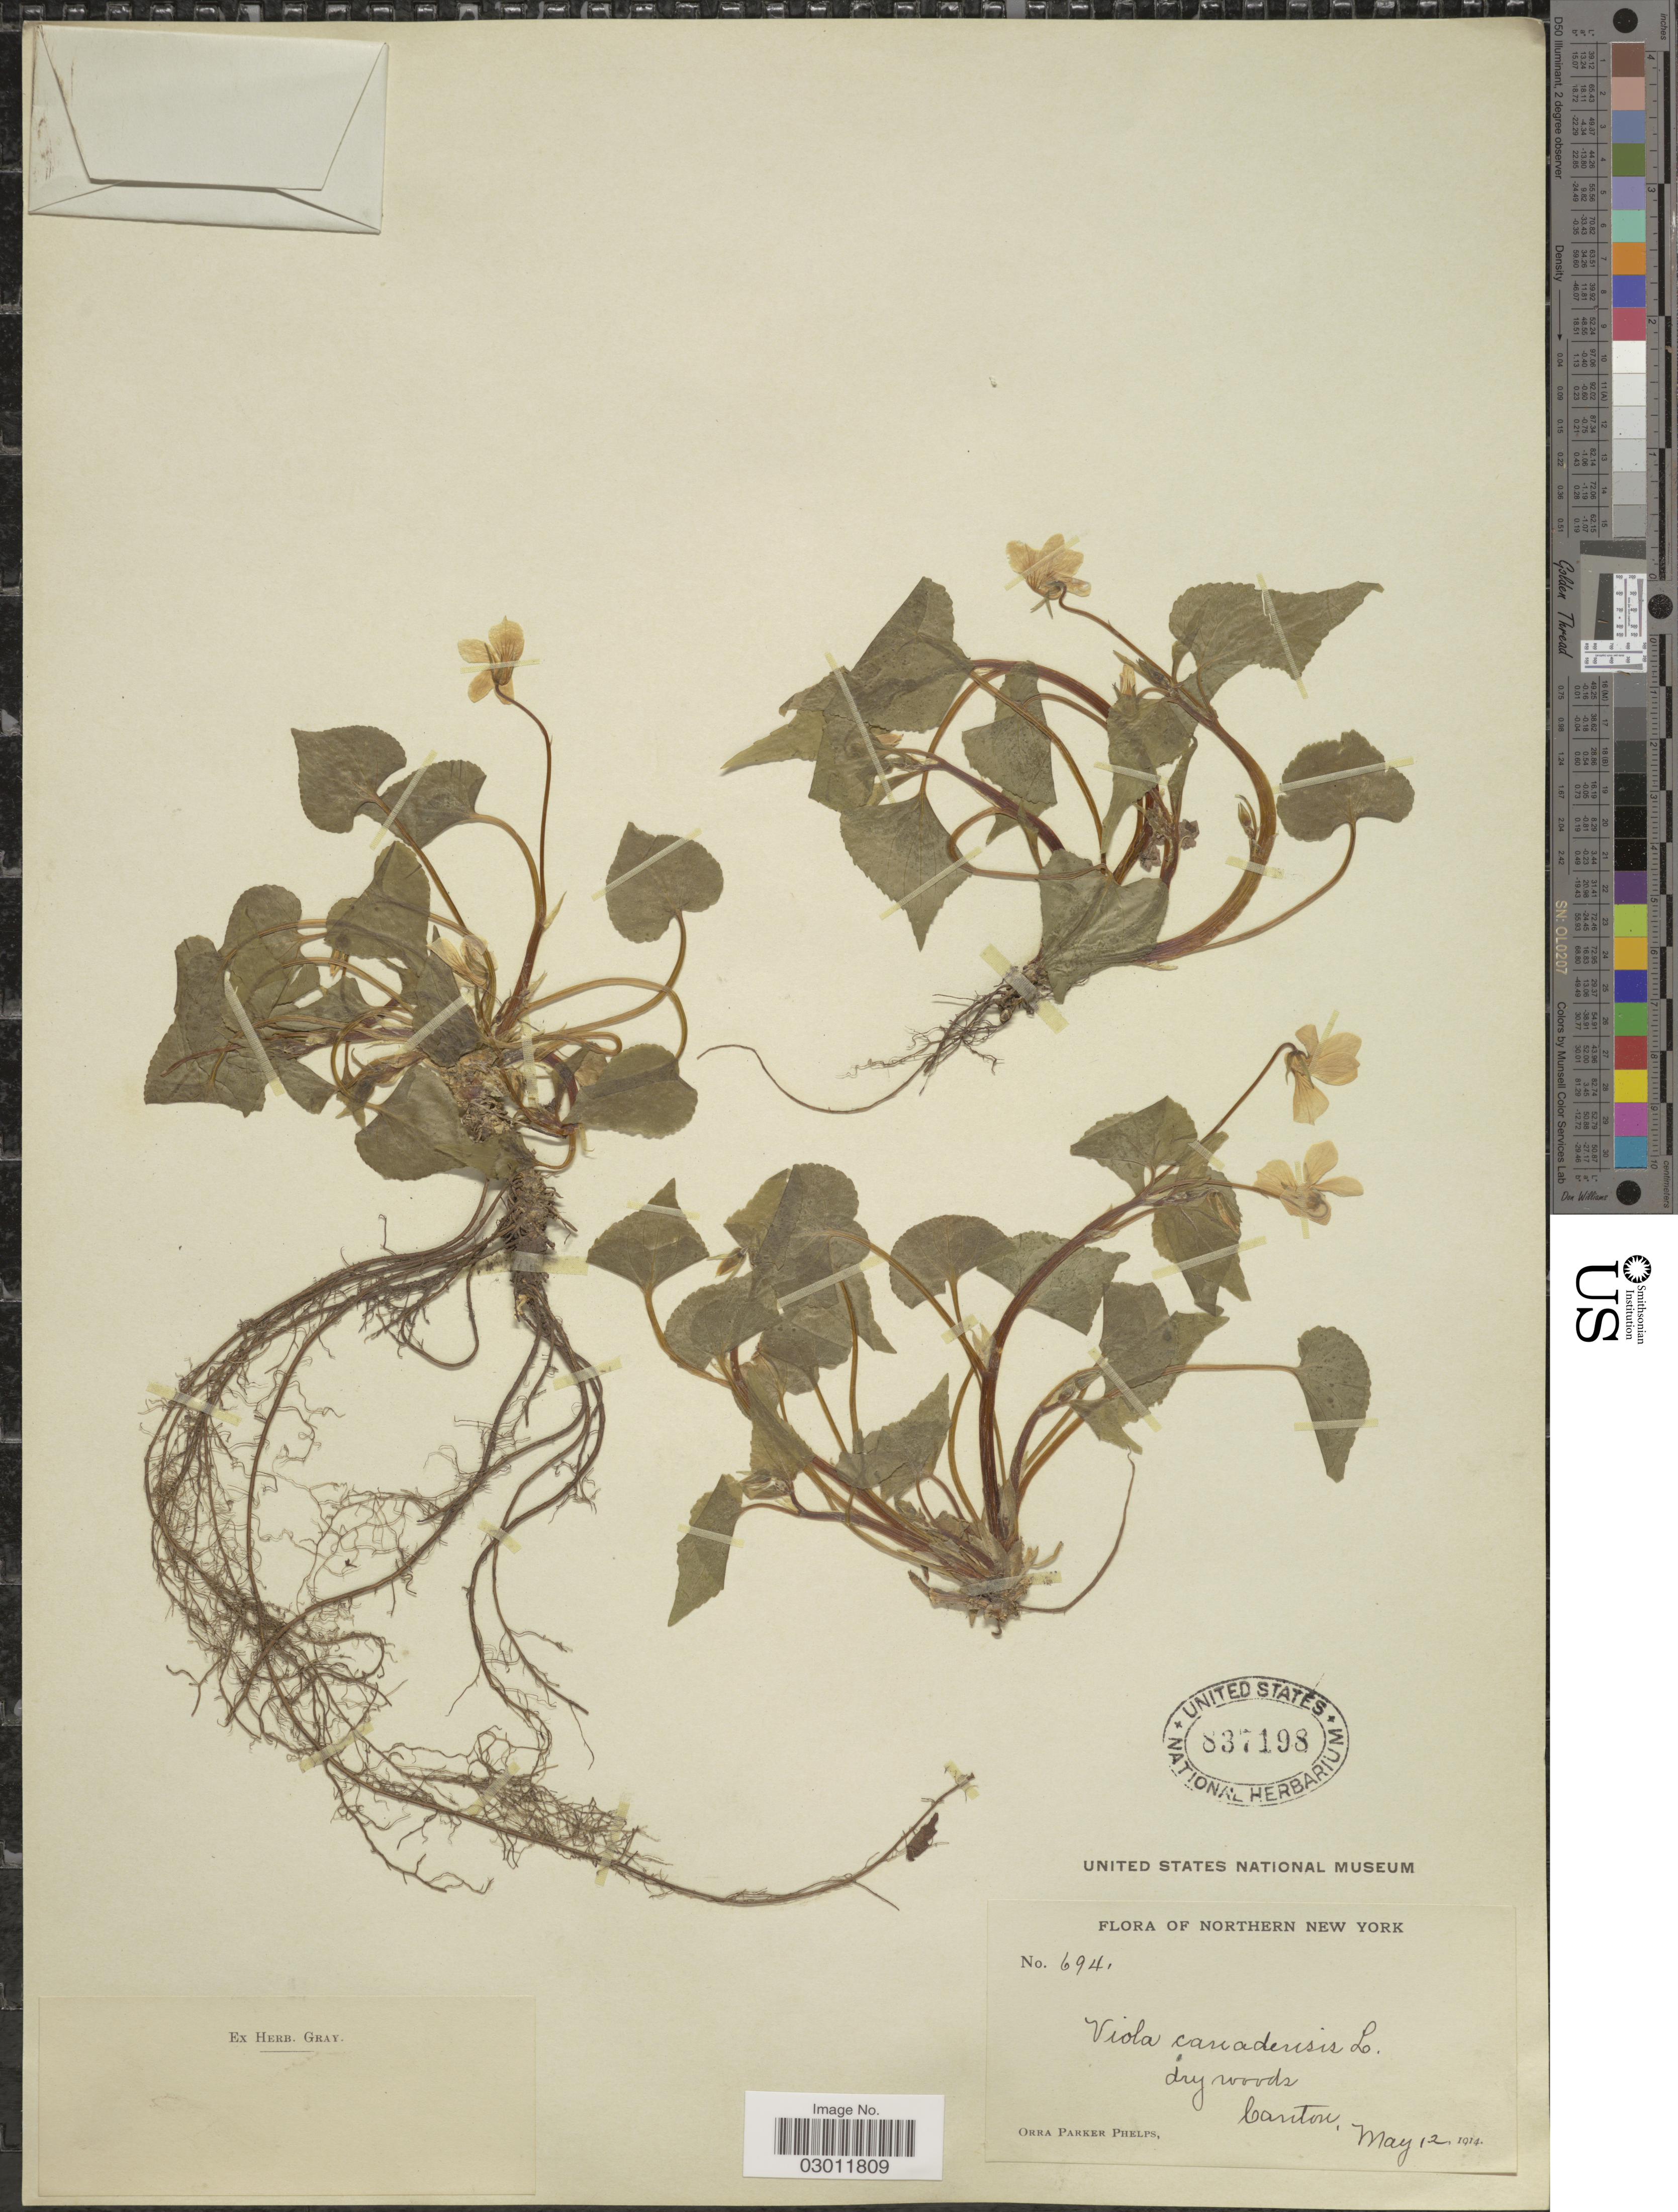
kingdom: Plantae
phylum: Tracheophyta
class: Magnoliopsida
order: Malpighiales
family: Violaceae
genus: Viola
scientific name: Viola canadensis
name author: L.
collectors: O. P. Phelps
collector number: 694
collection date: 1914-05-12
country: United States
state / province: New York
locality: Northern New York. Canton.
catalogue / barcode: US 837198